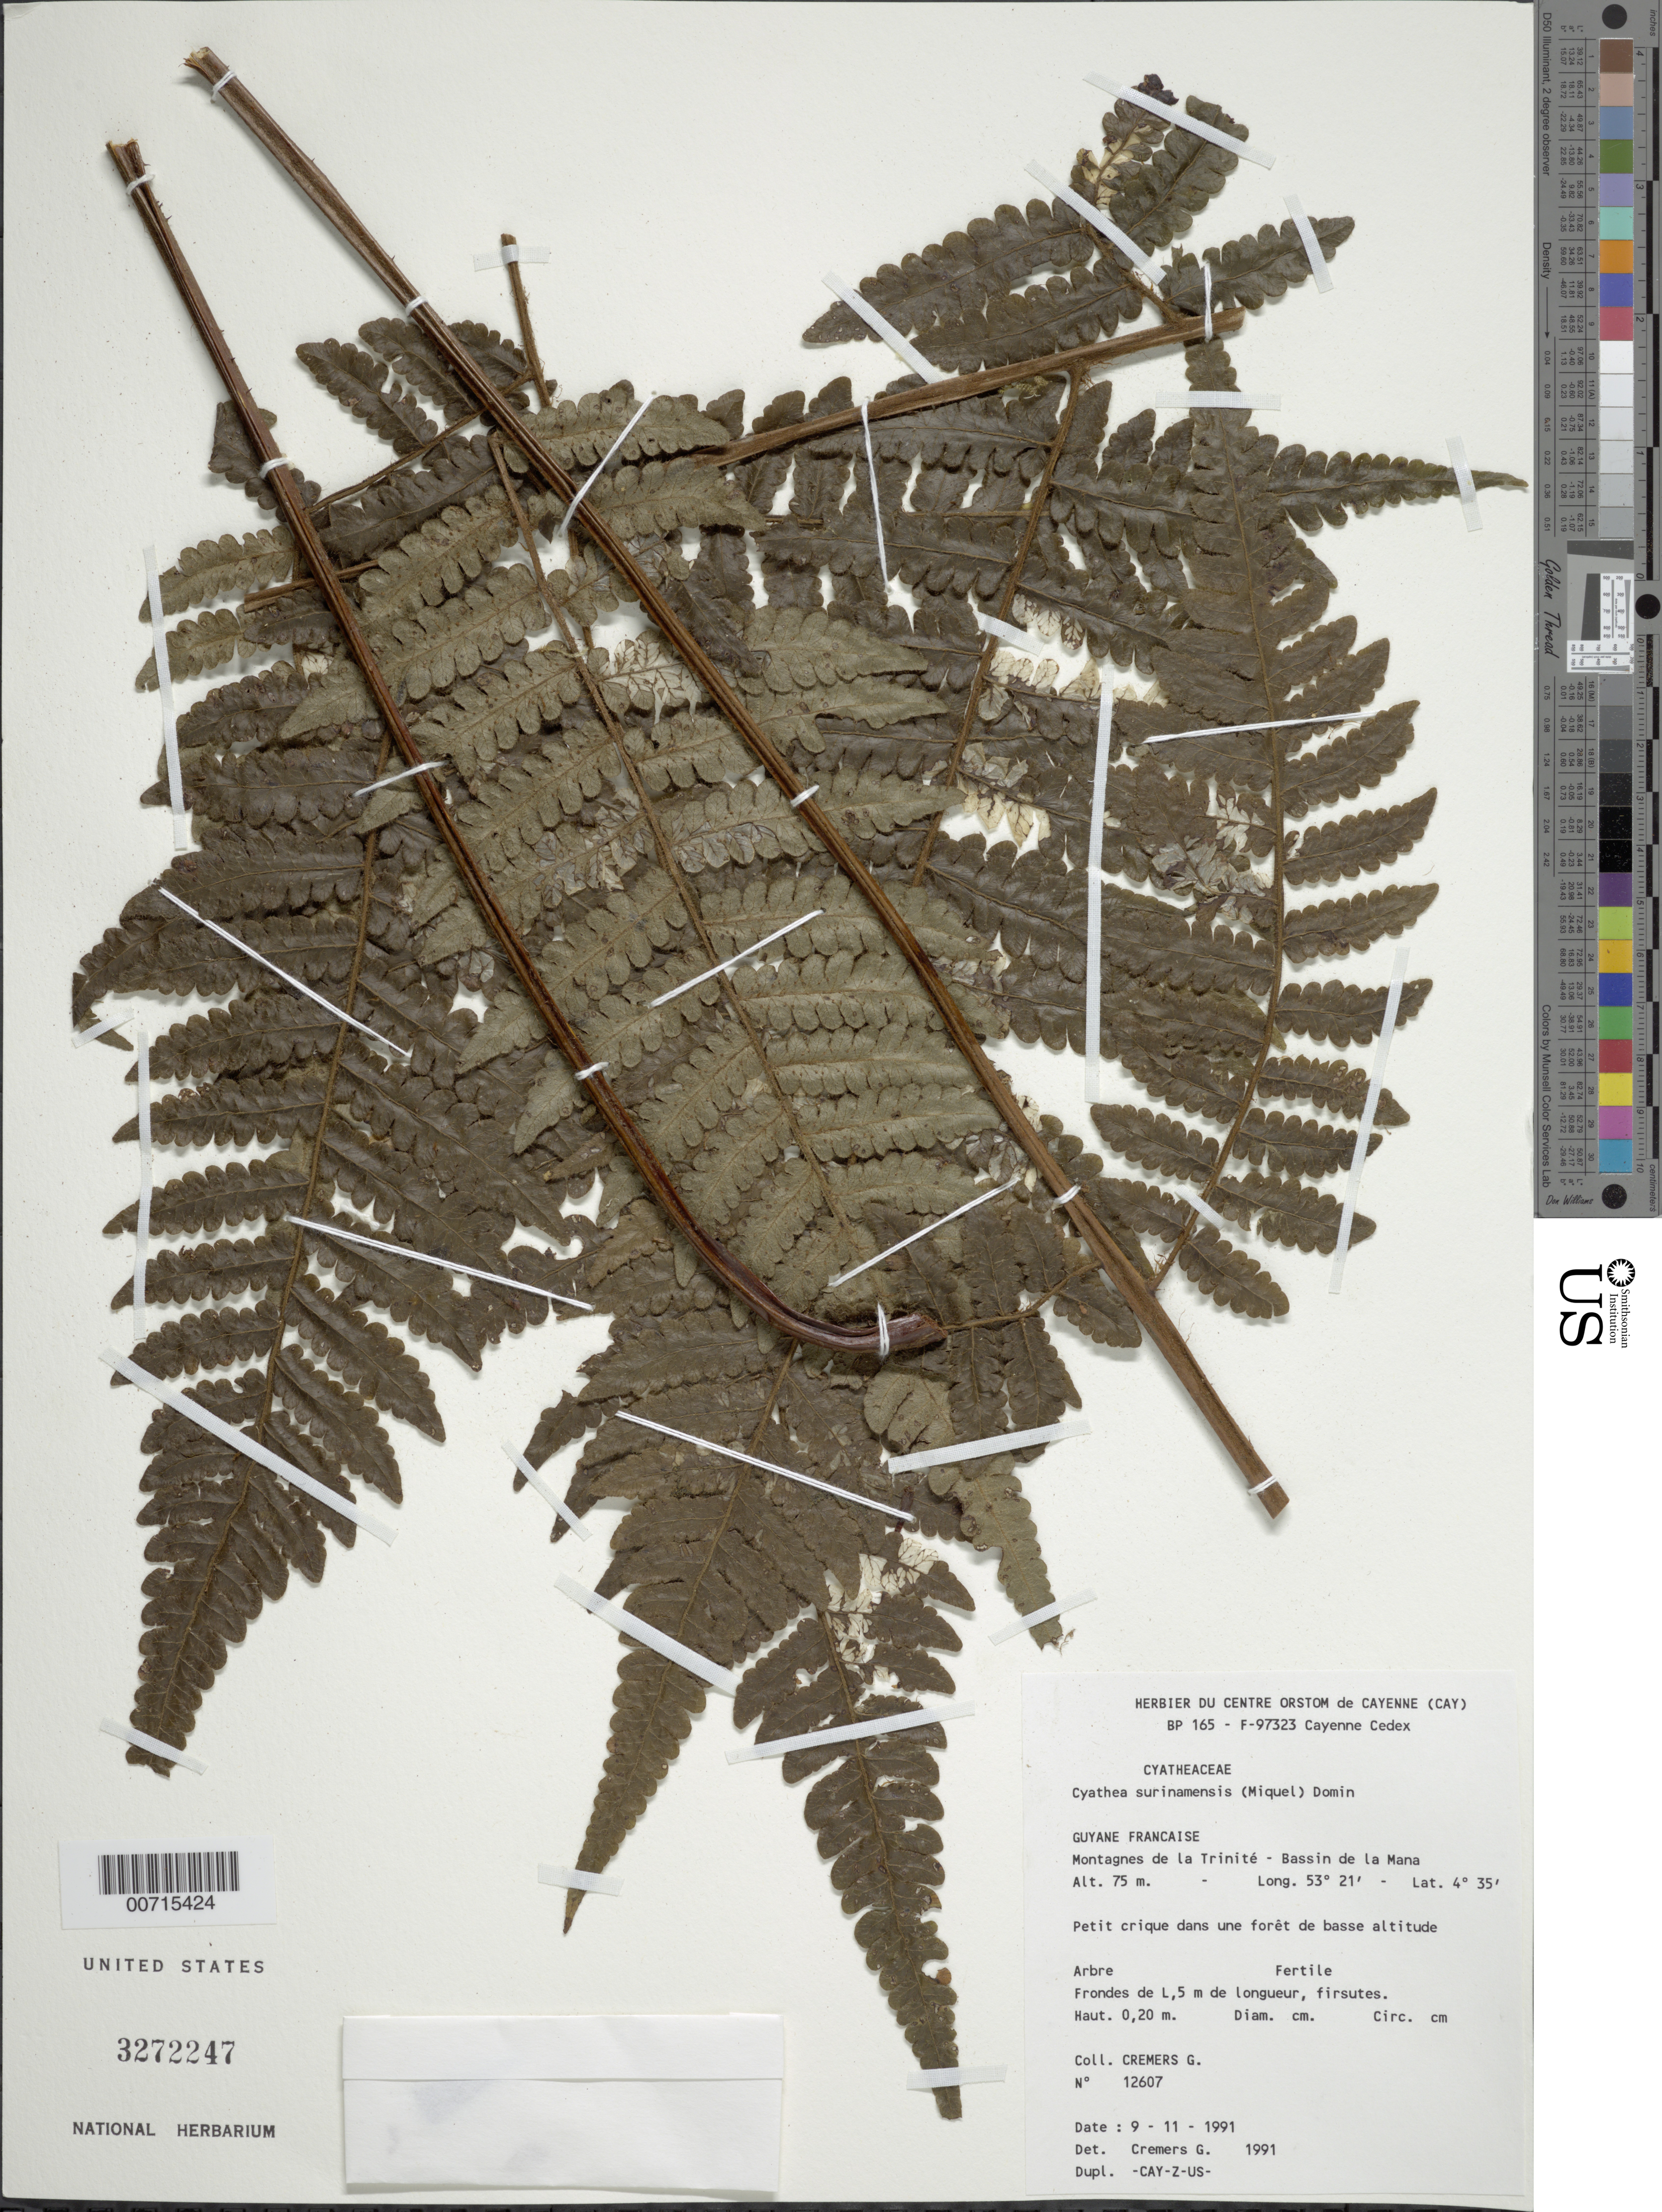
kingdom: Plantae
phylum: Tracheophyta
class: Polypodiopsida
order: Cyatheales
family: Cyatheaceae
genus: Cyathea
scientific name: Cyathea surinamensis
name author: (Miq.) Domin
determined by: Cremers, Georges A.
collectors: G. Cremers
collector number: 12607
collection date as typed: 9-Nov-91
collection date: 1991-11-09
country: French Guiana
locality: Montagnes de la Trinité, Bassin de la Mana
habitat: Petit crique dans une forêt de basse altitude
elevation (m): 75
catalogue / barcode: US 3272247